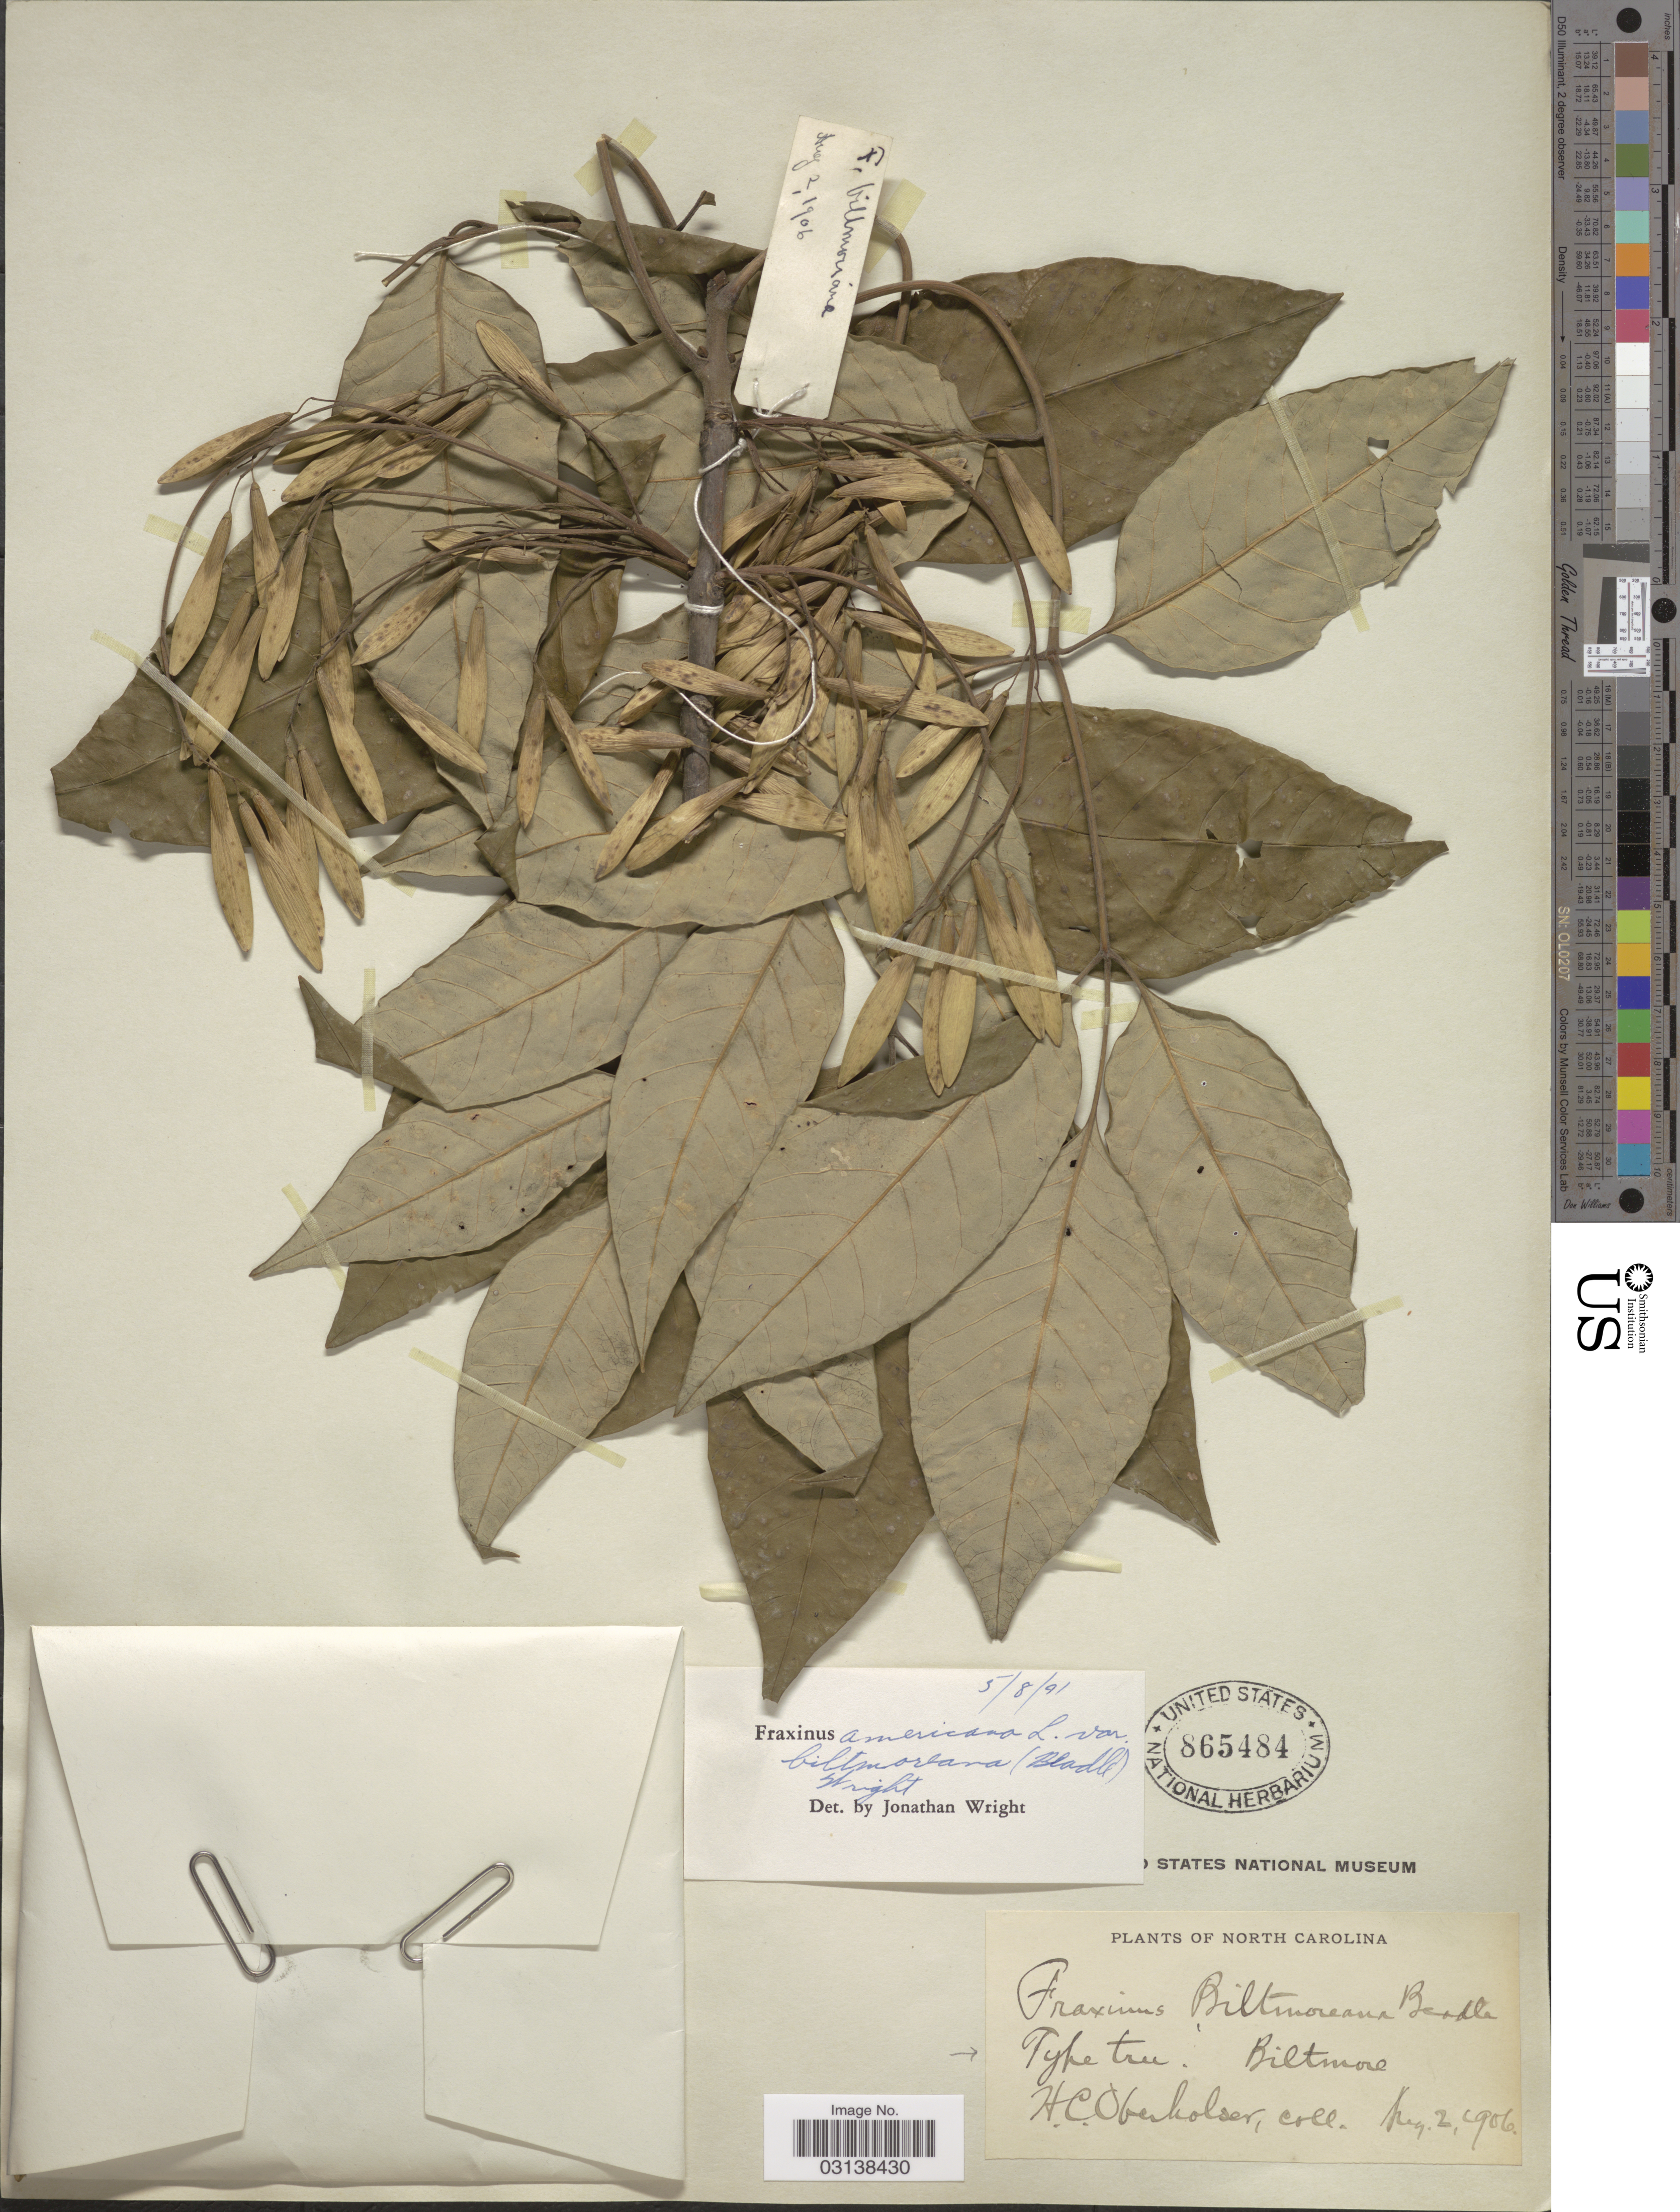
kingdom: Plantae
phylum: Tracheophyta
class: Magnoliopsida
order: Lamiales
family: Oleaceae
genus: Fraxinus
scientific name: Fraxinus americana var. biltmoreana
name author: (Beadle) J.W. Wright ex Fernald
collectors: H. Oberholser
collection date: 1906-08-02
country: United States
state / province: North Carolina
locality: Biltmore.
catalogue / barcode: US 865484